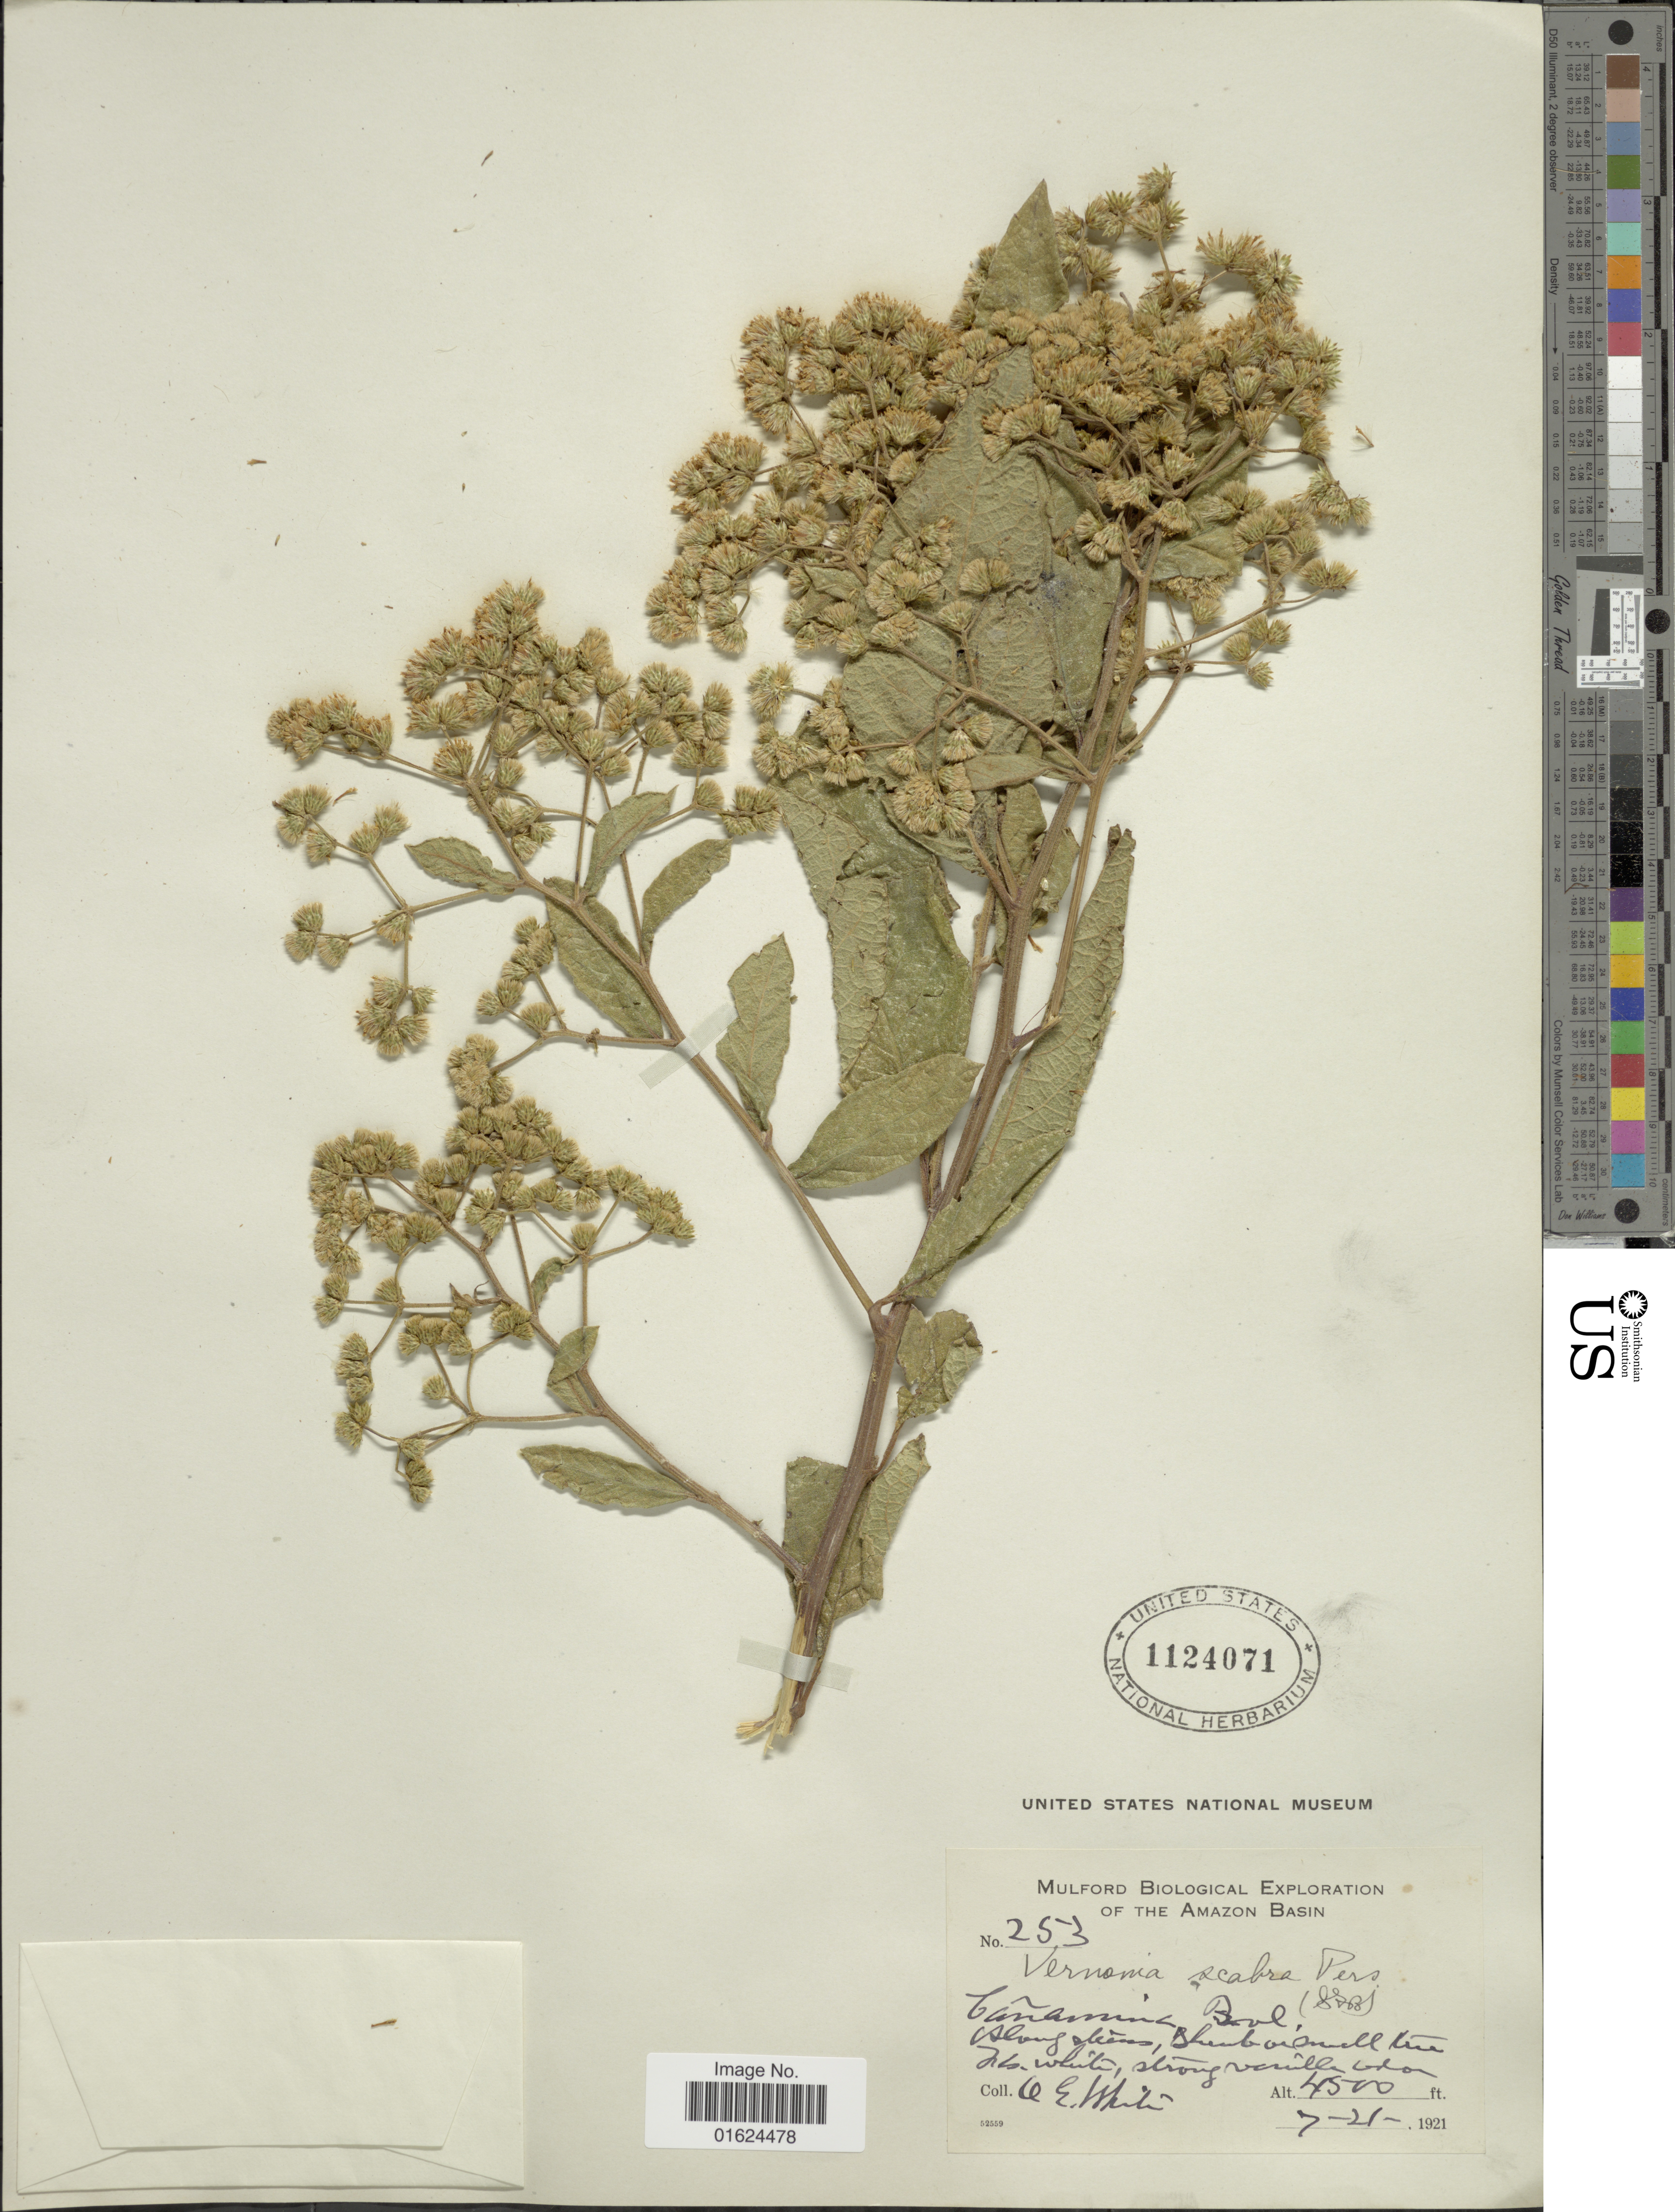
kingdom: Plantae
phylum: Tracheophyta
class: Magnoliopsida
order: Asterales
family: Asteraceae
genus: Vernonanthura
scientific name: Vernonanthura patens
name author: (Kunth) H. Rob.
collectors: O. E. White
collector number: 253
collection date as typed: July 21, 1921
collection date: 1921-07-21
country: Bolivia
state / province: La Paz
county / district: Inquisivi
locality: Cañamina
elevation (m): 1372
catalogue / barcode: US 1124071